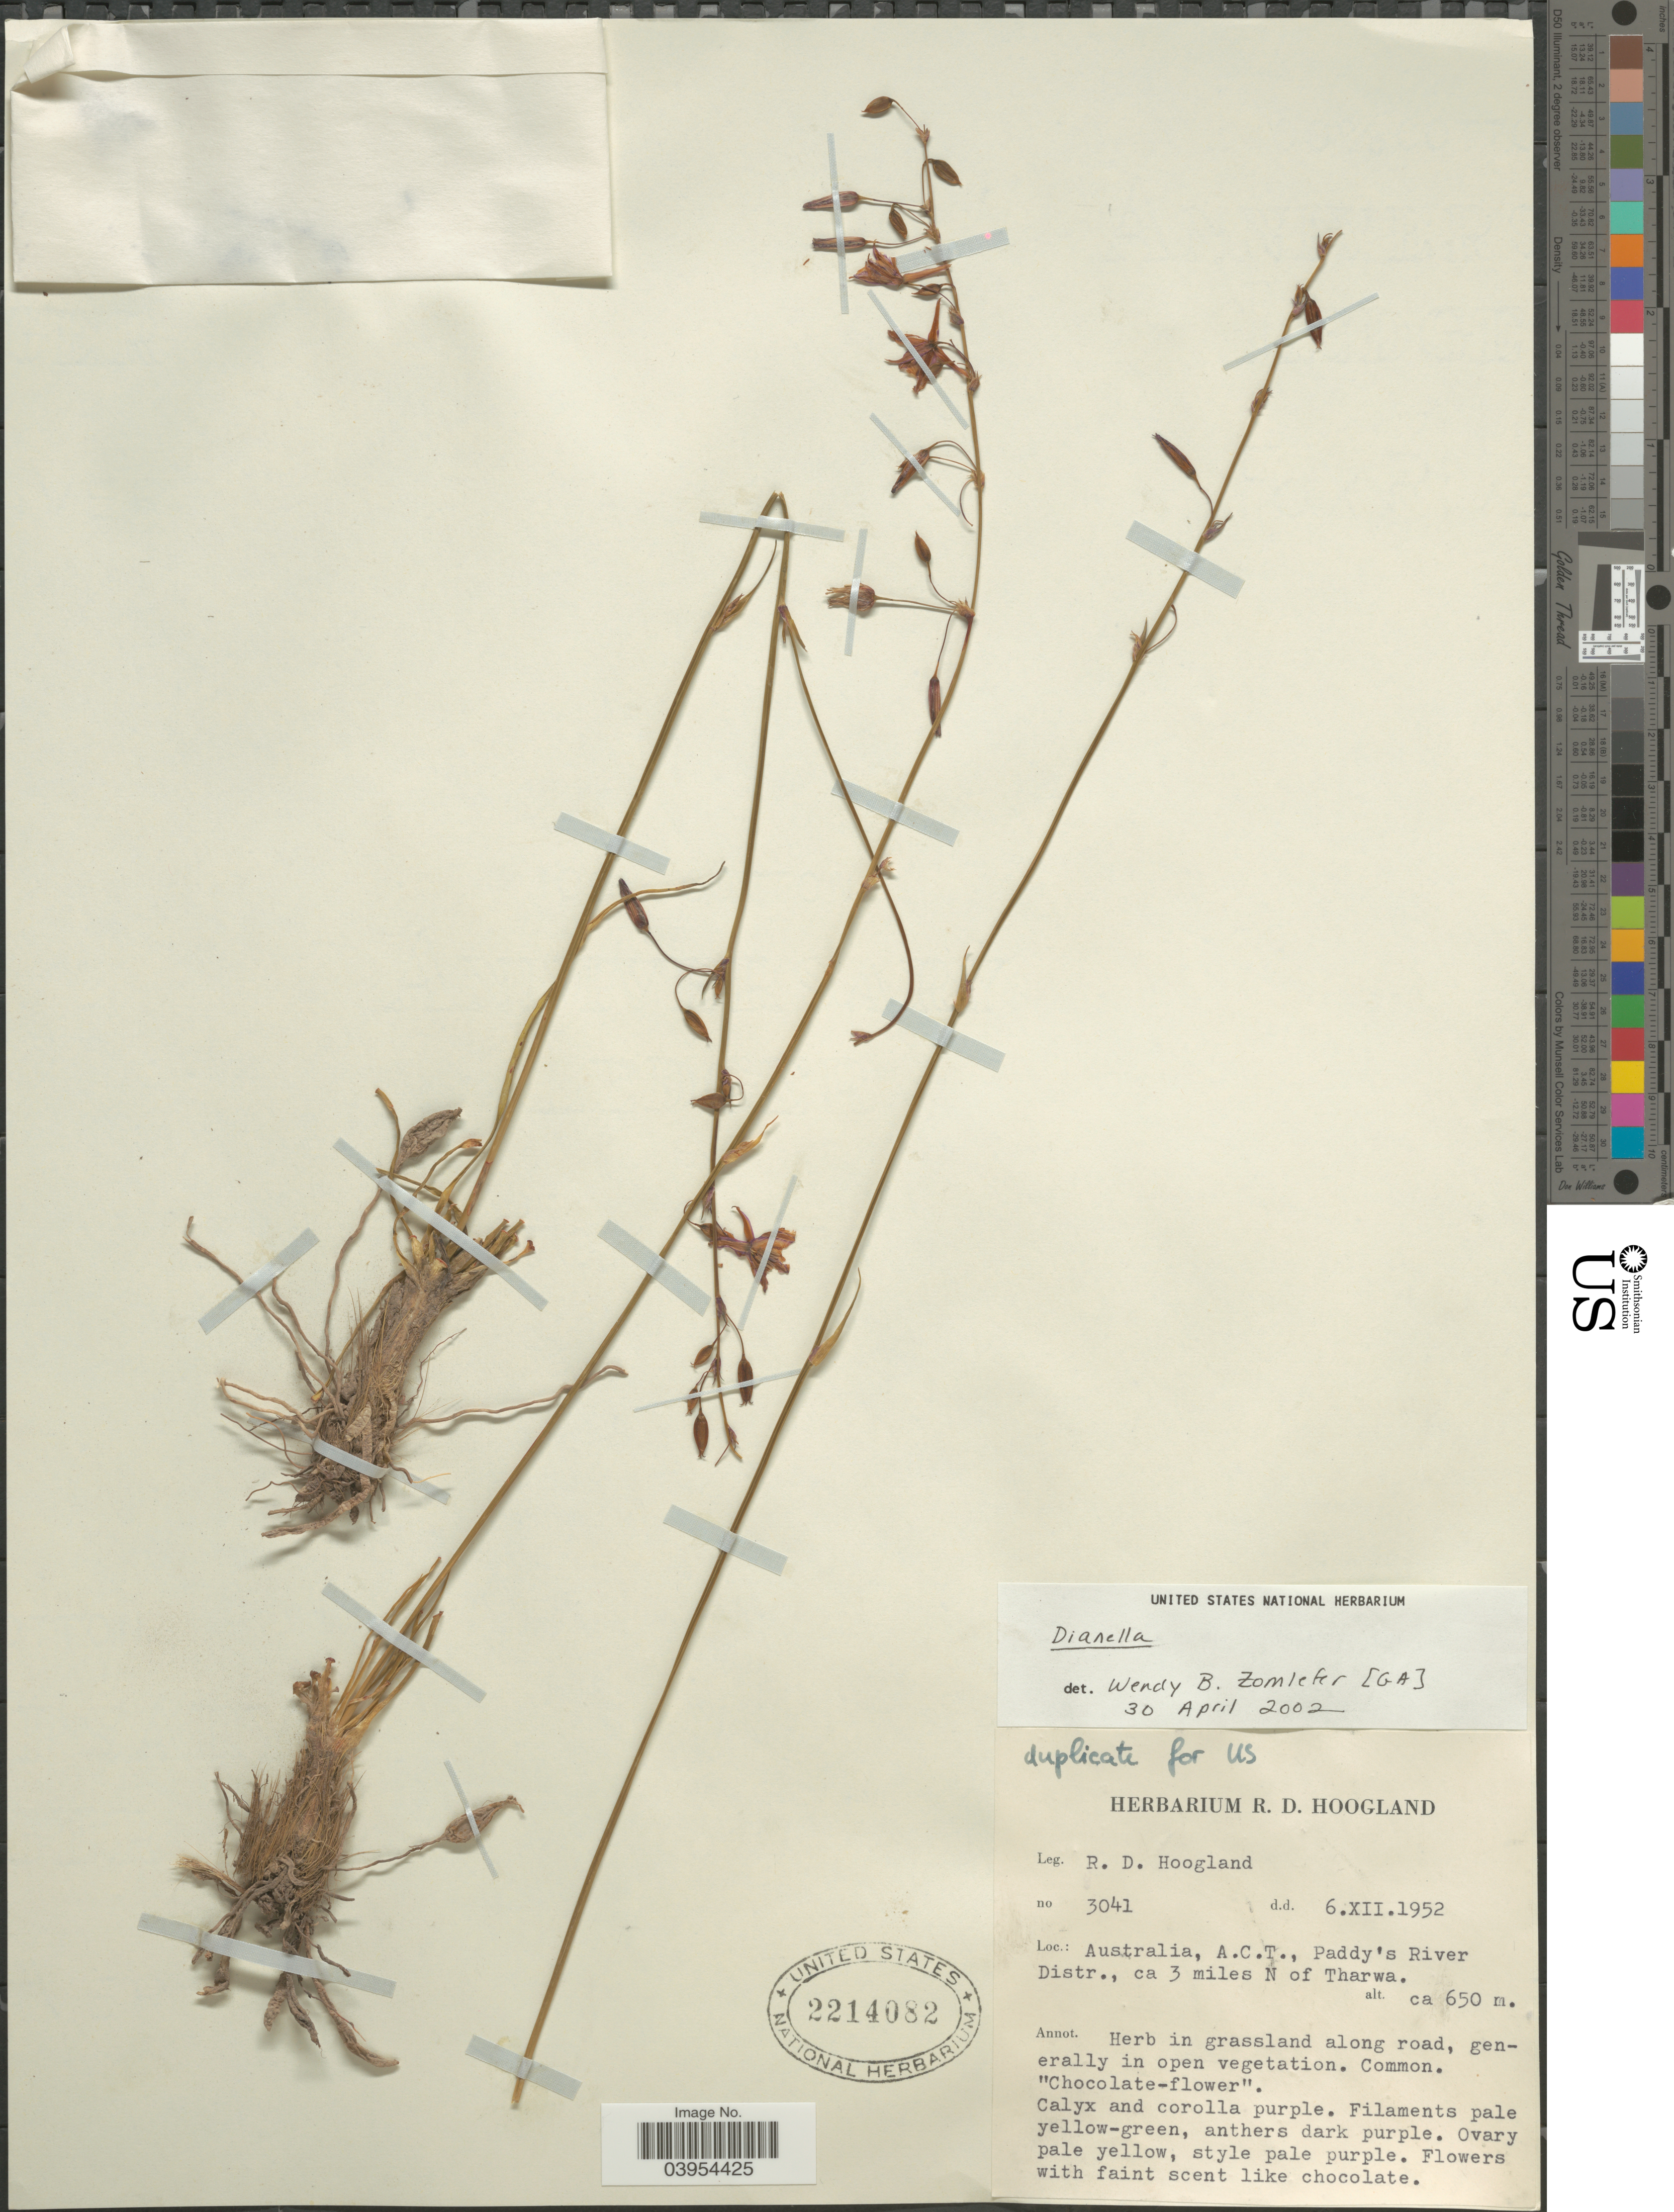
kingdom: Plantae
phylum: Tracheophyta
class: Liliopsida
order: Asparagales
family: Asphodelaceae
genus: Dianella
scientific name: Dianella sp.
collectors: R. D. Hoogland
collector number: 3041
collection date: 1952-12-06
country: Australia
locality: A.C.T., Paddy's River Distr., ca 3 miles N of Tharwa.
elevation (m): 650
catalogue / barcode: US 2214082